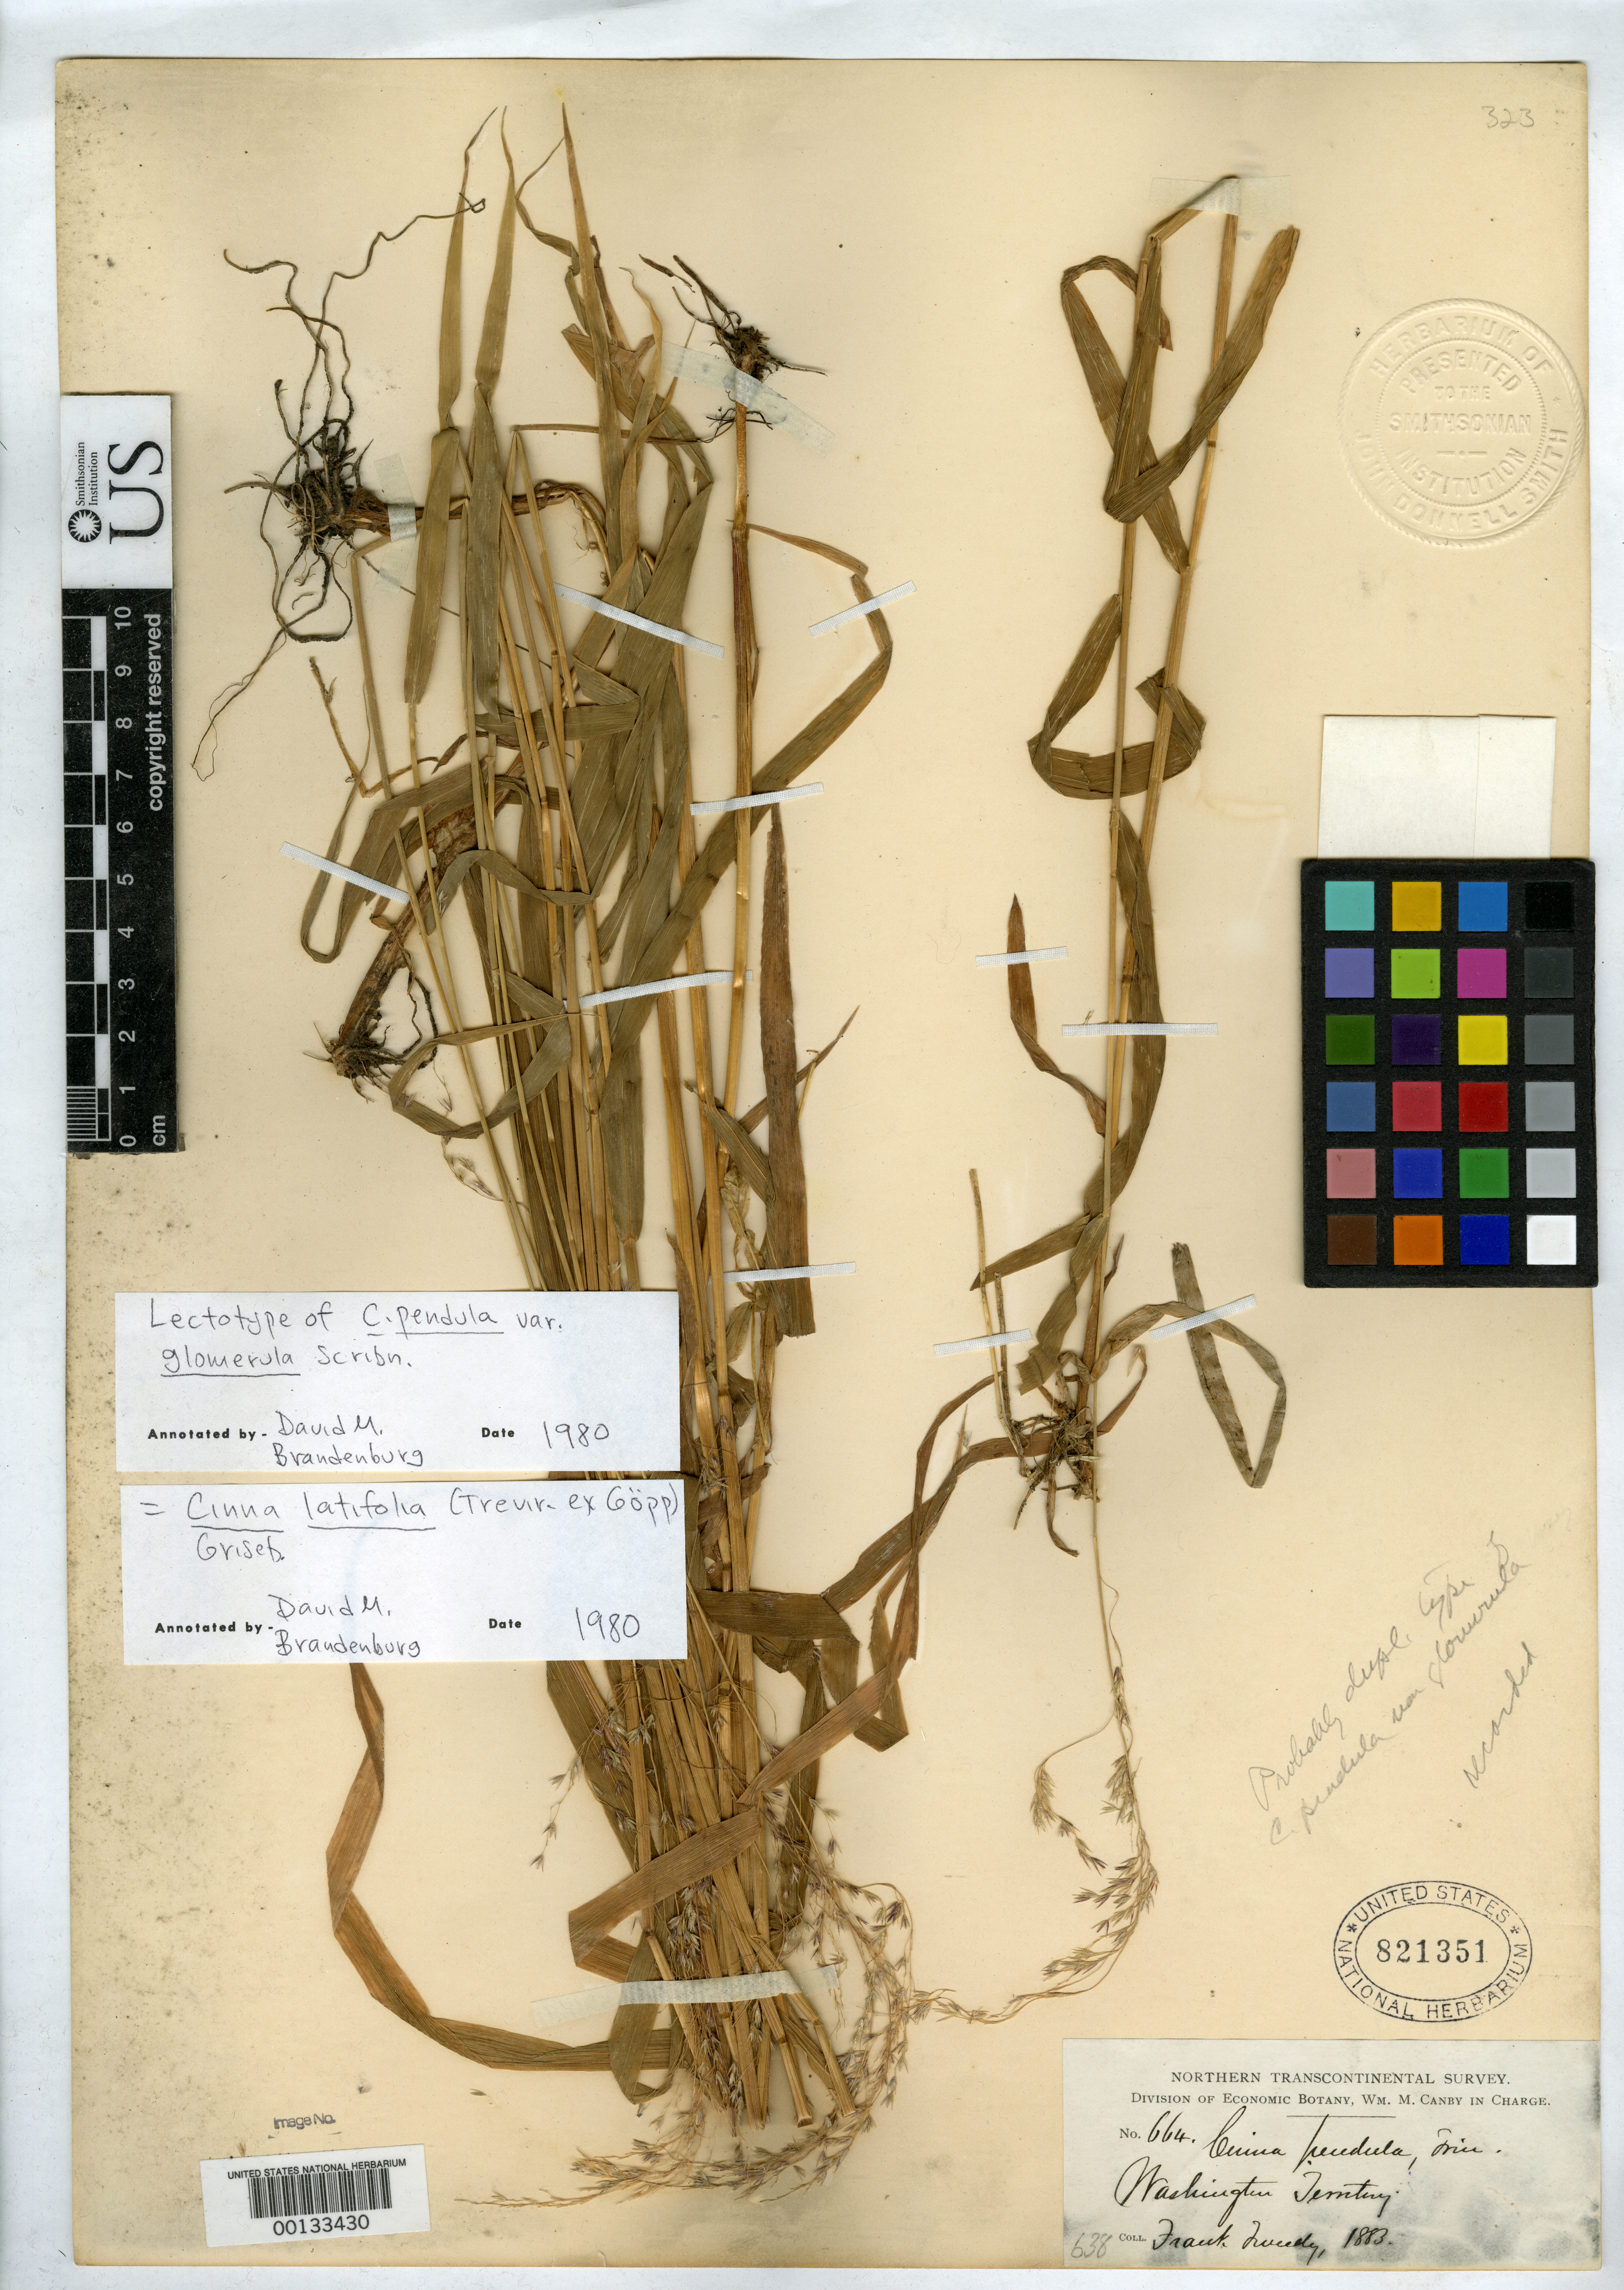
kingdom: Plantae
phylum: Tracheophyta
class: Liliopsida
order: Poales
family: Poaceae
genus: Cinna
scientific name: Cinna pendula var. glomerula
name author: Scribn.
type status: Lectotype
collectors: F. Tweedy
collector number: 664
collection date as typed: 1883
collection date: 1883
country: United States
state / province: Washington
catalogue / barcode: US 821351